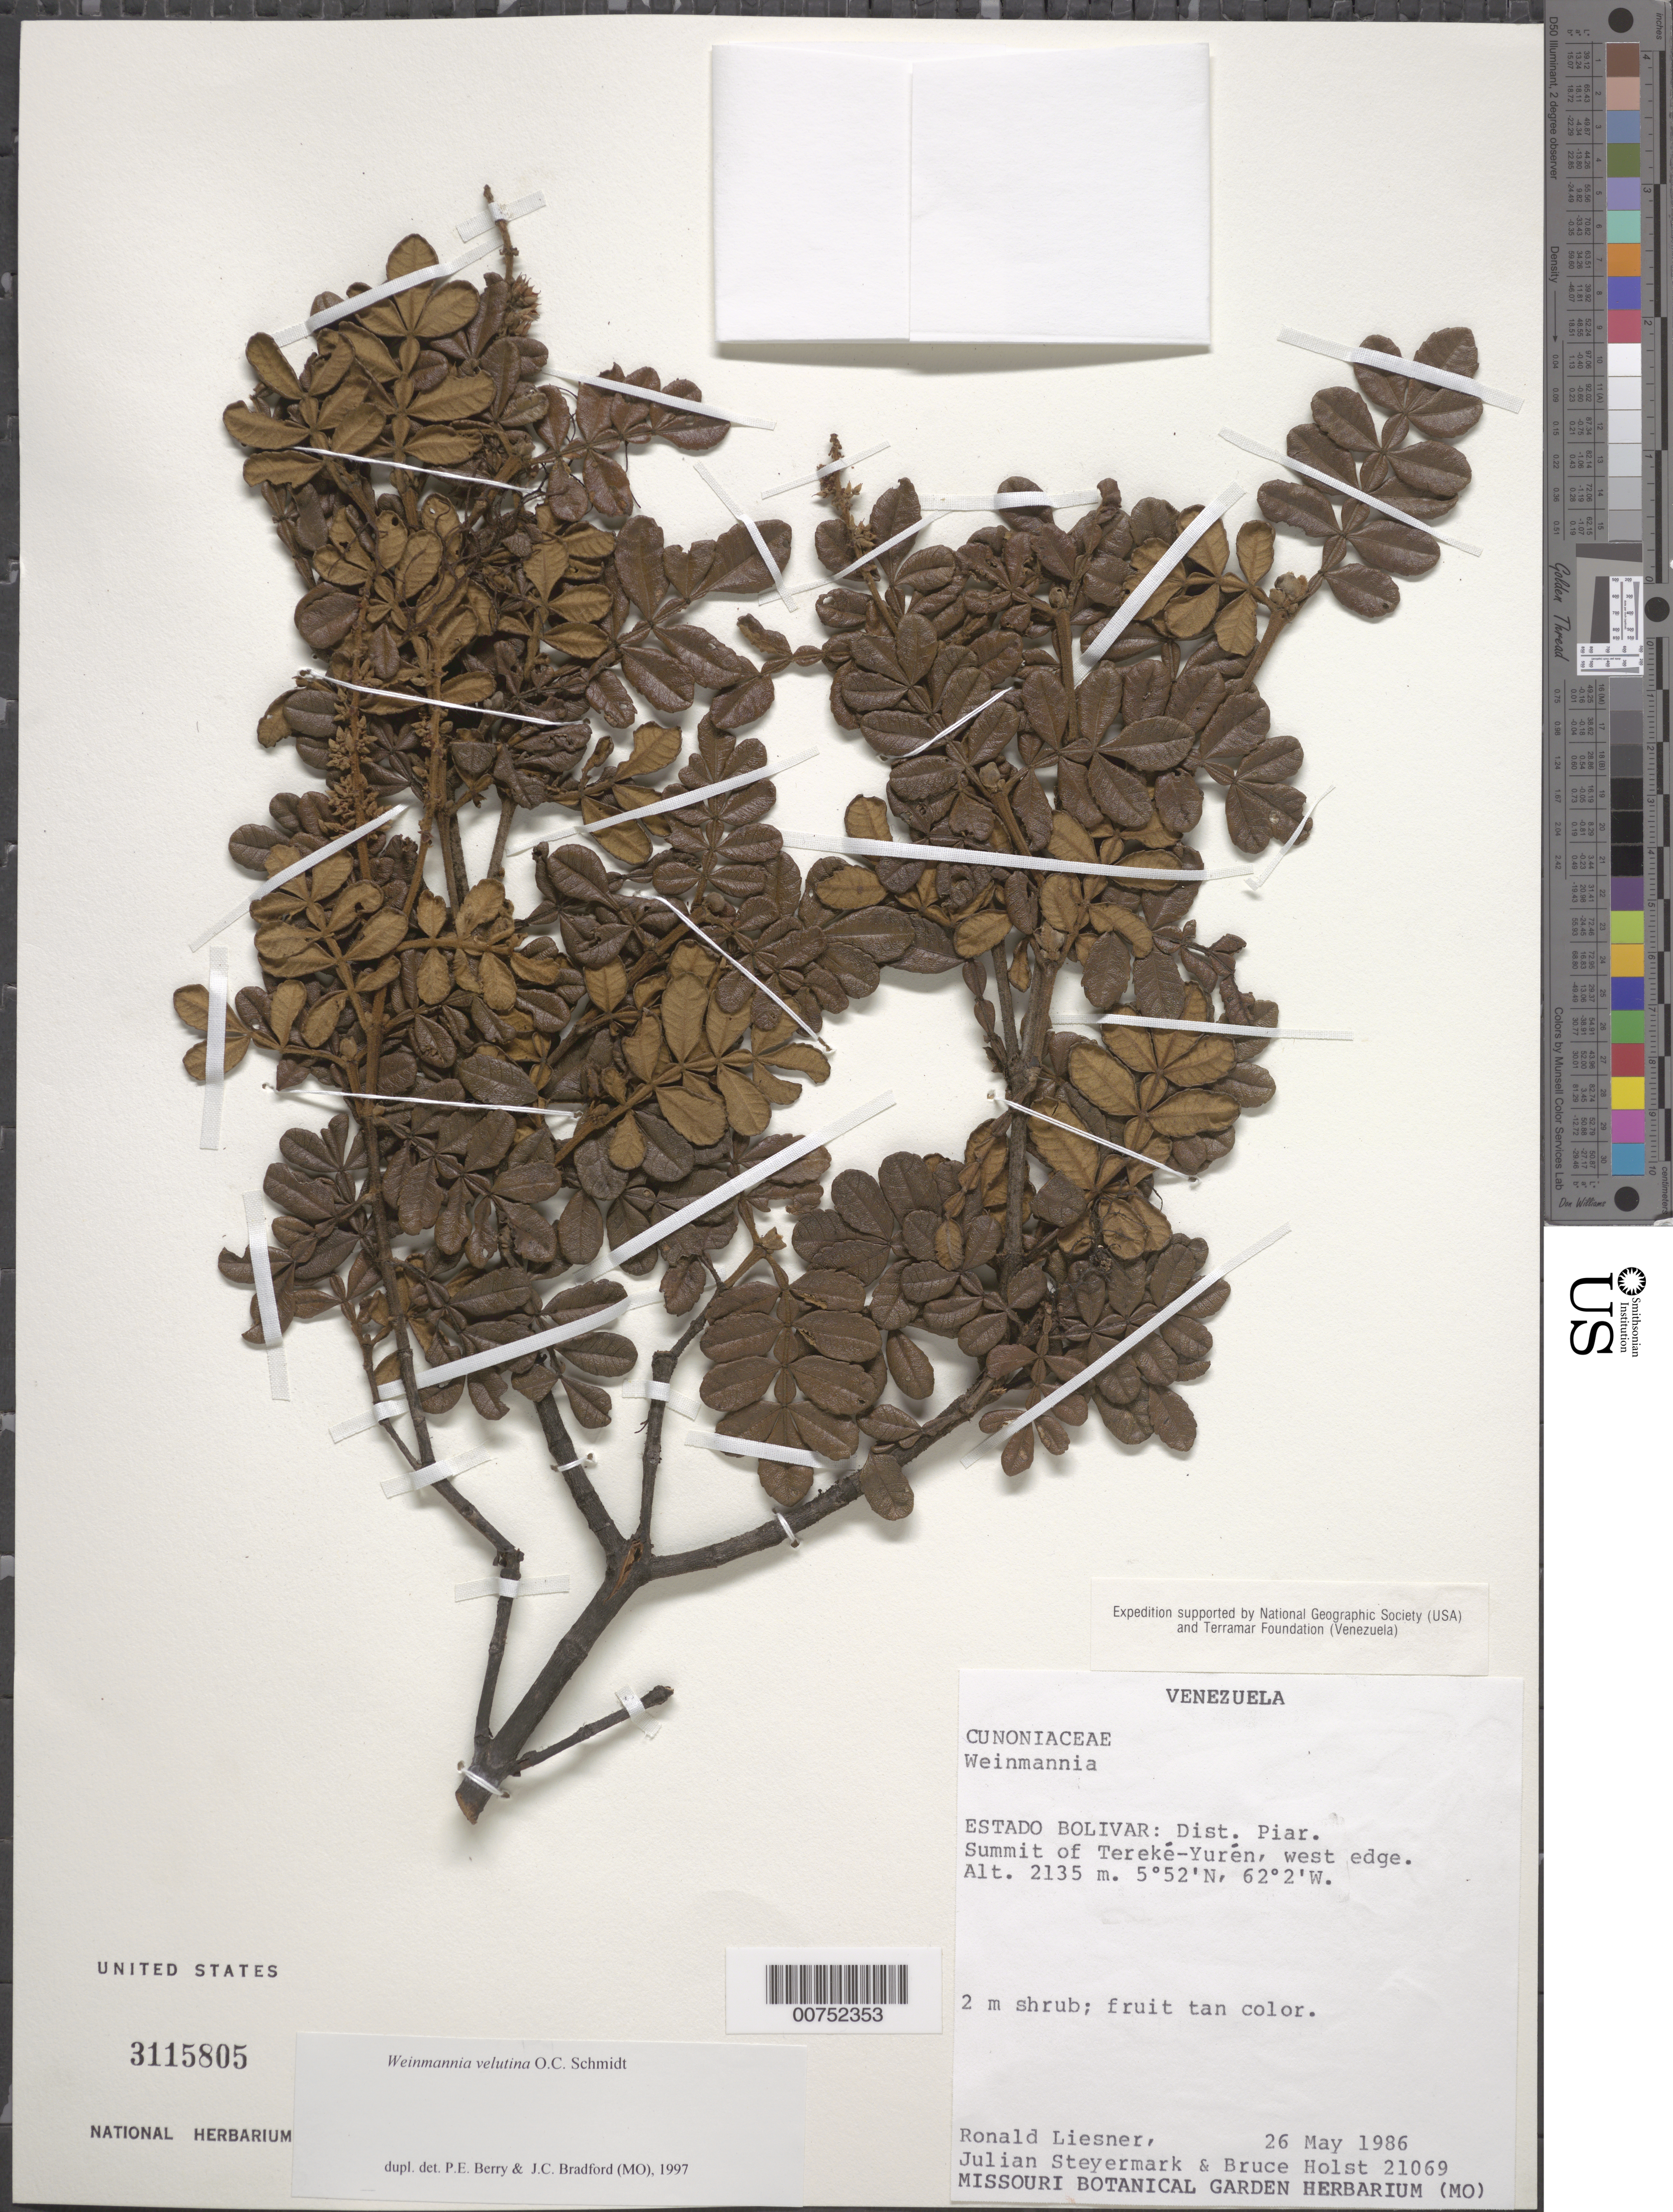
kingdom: Plantae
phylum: Tracheophyta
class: Magnoliopsida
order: Oxalidales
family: Cunoniaceae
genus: Weinmannia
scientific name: Weinmannia velutina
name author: O.C. Schmidt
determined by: Berry, P. E.; Bradford, J. C.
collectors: R. L. Liesner, J. Steyermark & B. Holst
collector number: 21069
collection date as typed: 26-May-86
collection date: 1986-05-26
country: Venezuela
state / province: Bolívar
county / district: Piar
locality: Tereké-Yurén summit, west edge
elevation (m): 2135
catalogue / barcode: US 3115805